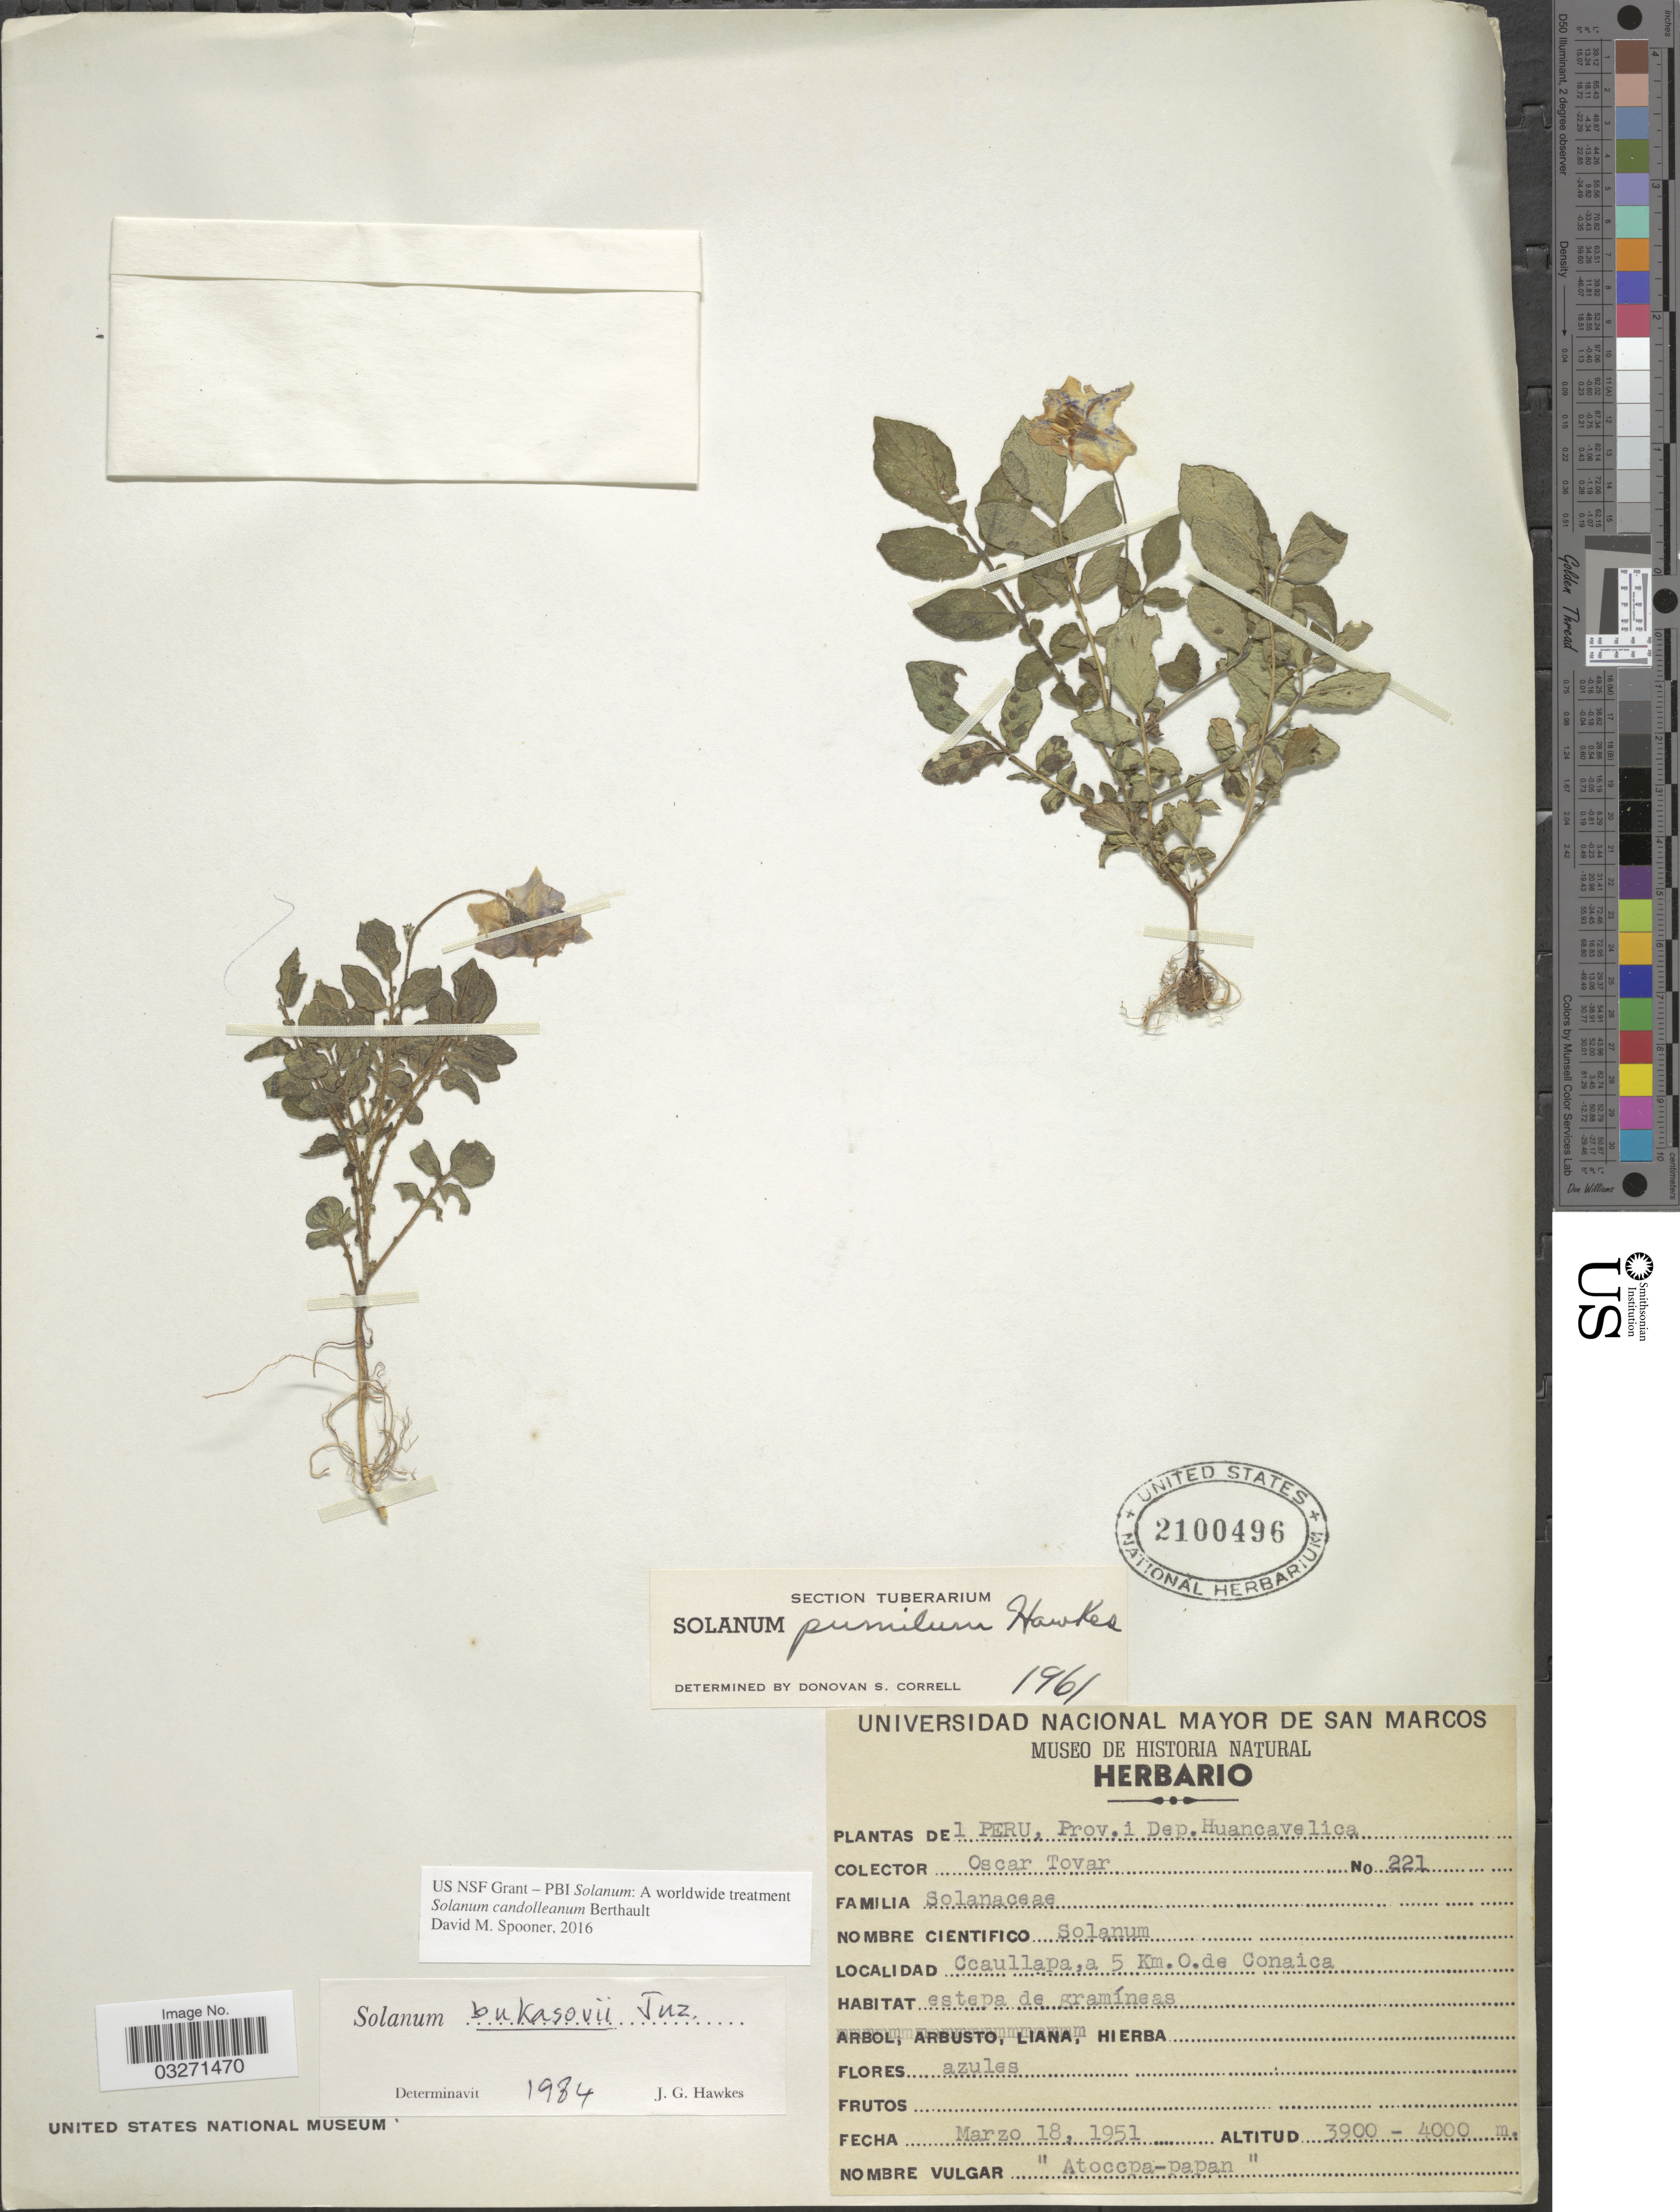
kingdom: Plantae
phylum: Tracheophyta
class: Magnoliopsida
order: Solanales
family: Solanaceae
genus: Solanum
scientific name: Solanum candolleanum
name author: Berthault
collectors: Ó. Tovar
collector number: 221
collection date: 1951-03-18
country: Peru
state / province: Huancavelica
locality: Dep. Huancavelica. Ccaullapa, a 5 Km. O. de Conaica.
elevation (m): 3900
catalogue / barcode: US 2100496